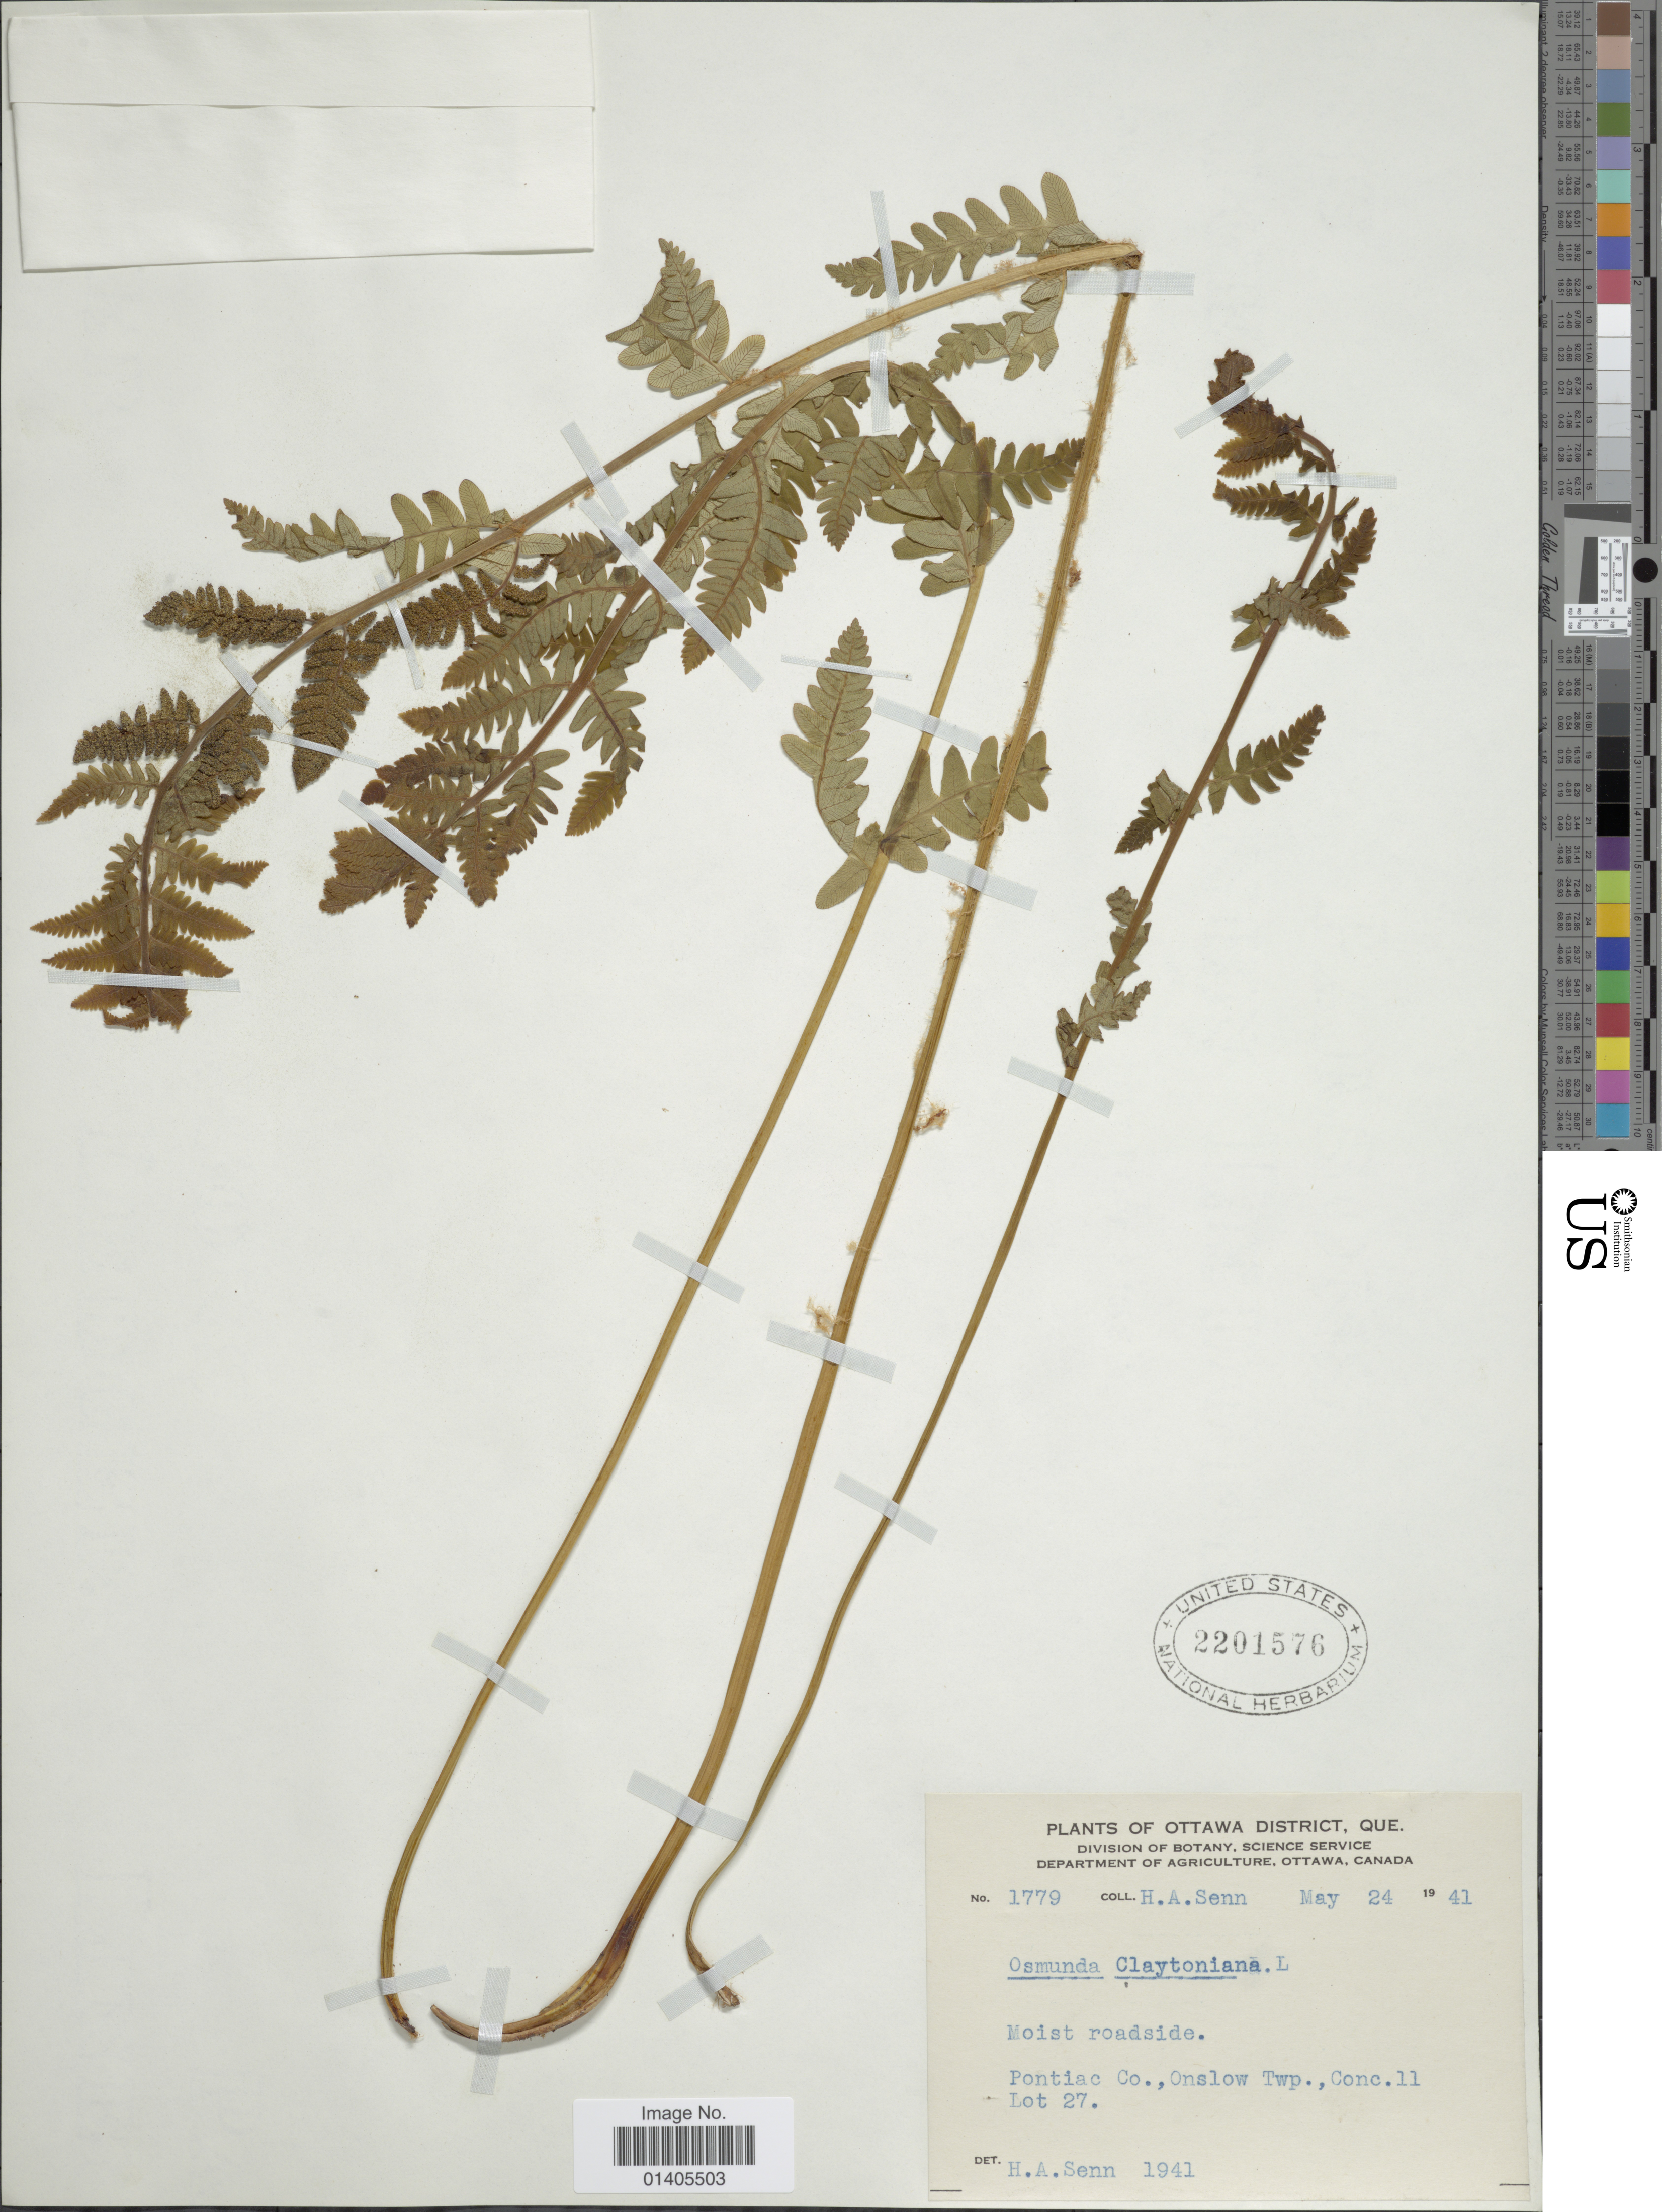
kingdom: Plantae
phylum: Tracheophyta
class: Polypodiopsida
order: Osmundales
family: Osmundaceae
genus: Osmunda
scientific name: Osmunda claytoniana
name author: (L.) Tagawa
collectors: H. Senn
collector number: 1779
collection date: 1941-05-24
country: Canada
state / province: Quebec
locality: Ottawa District, Pontiac Co., Onslow Twp., Conc 11 Lot 27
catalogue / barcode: US 2201576